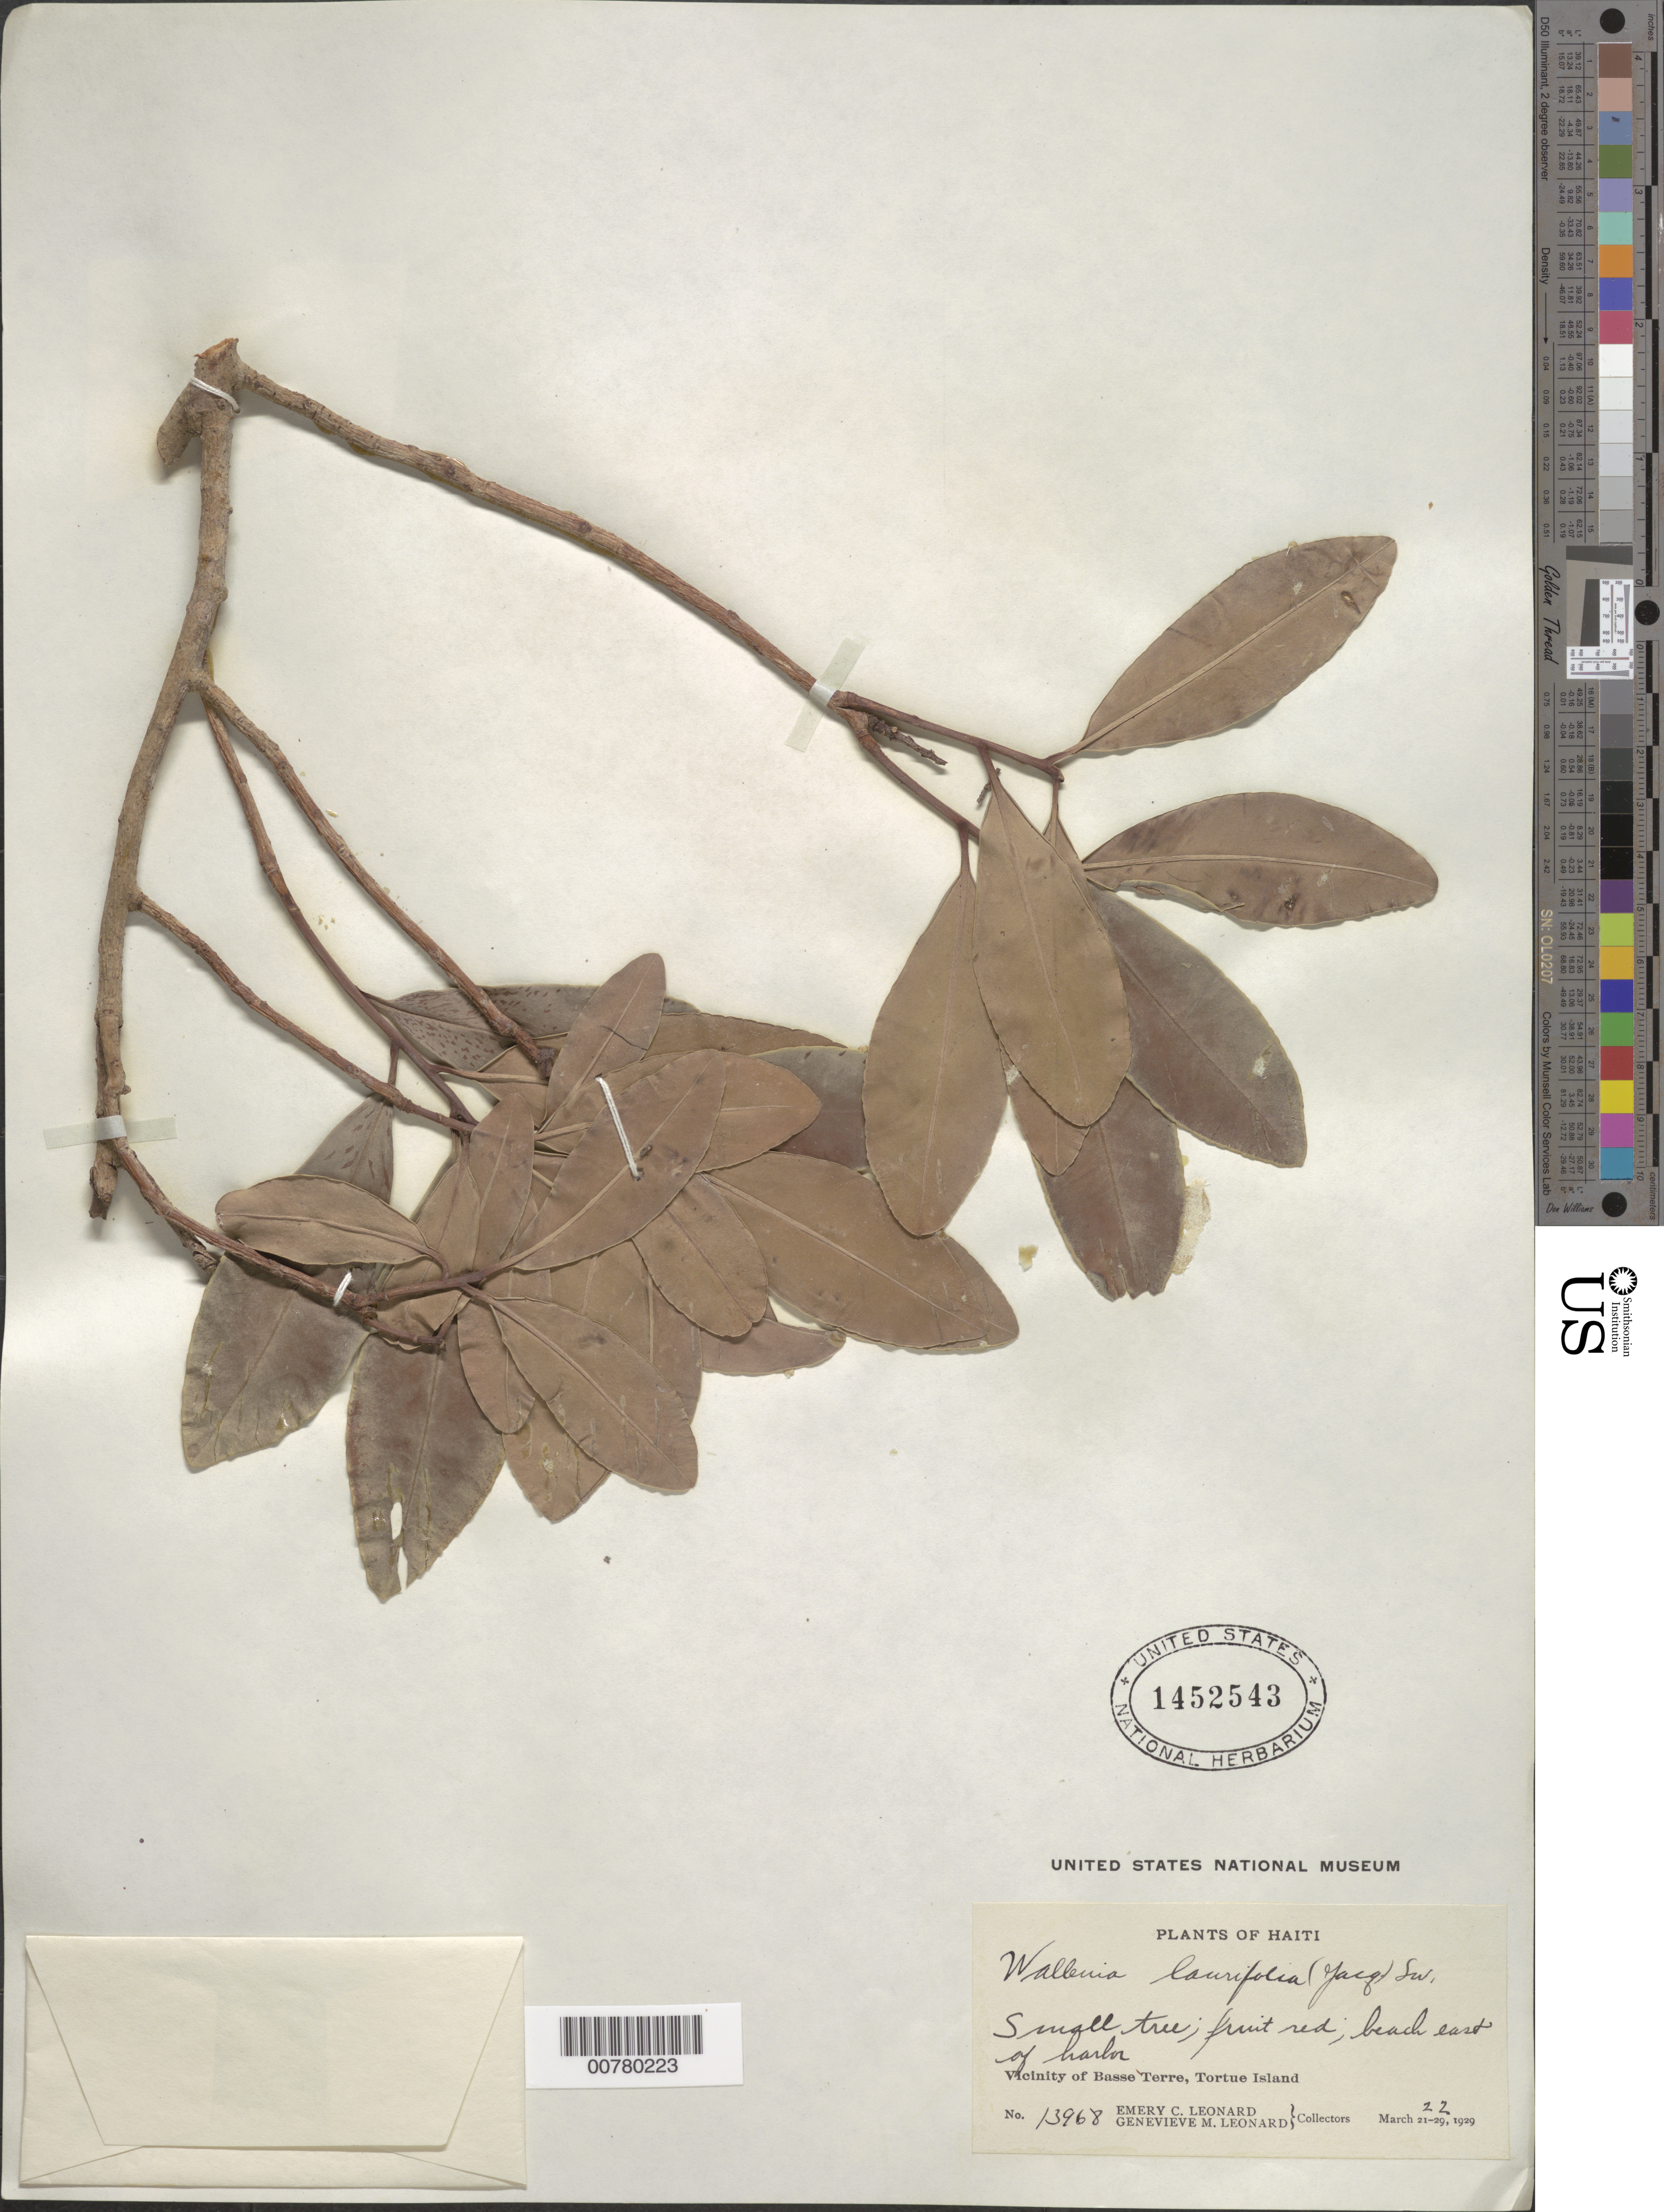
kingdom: Plantae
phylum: Tracheophyta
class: Magnoliopsida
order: Ericales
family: Primulaceae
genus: Wallenia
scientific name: Wallenia laurifolia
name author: Sw.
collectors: E. C. Leonard & G. M. Leonard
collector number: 13968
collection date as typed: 22 Mar 1929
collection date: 1929-03-22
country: Haiti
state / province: Nord-Óuest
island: Île de la Tortue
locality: Tortue Island, vicinity of Basse Terre, beach east of harbor.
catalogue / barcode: US 1452543